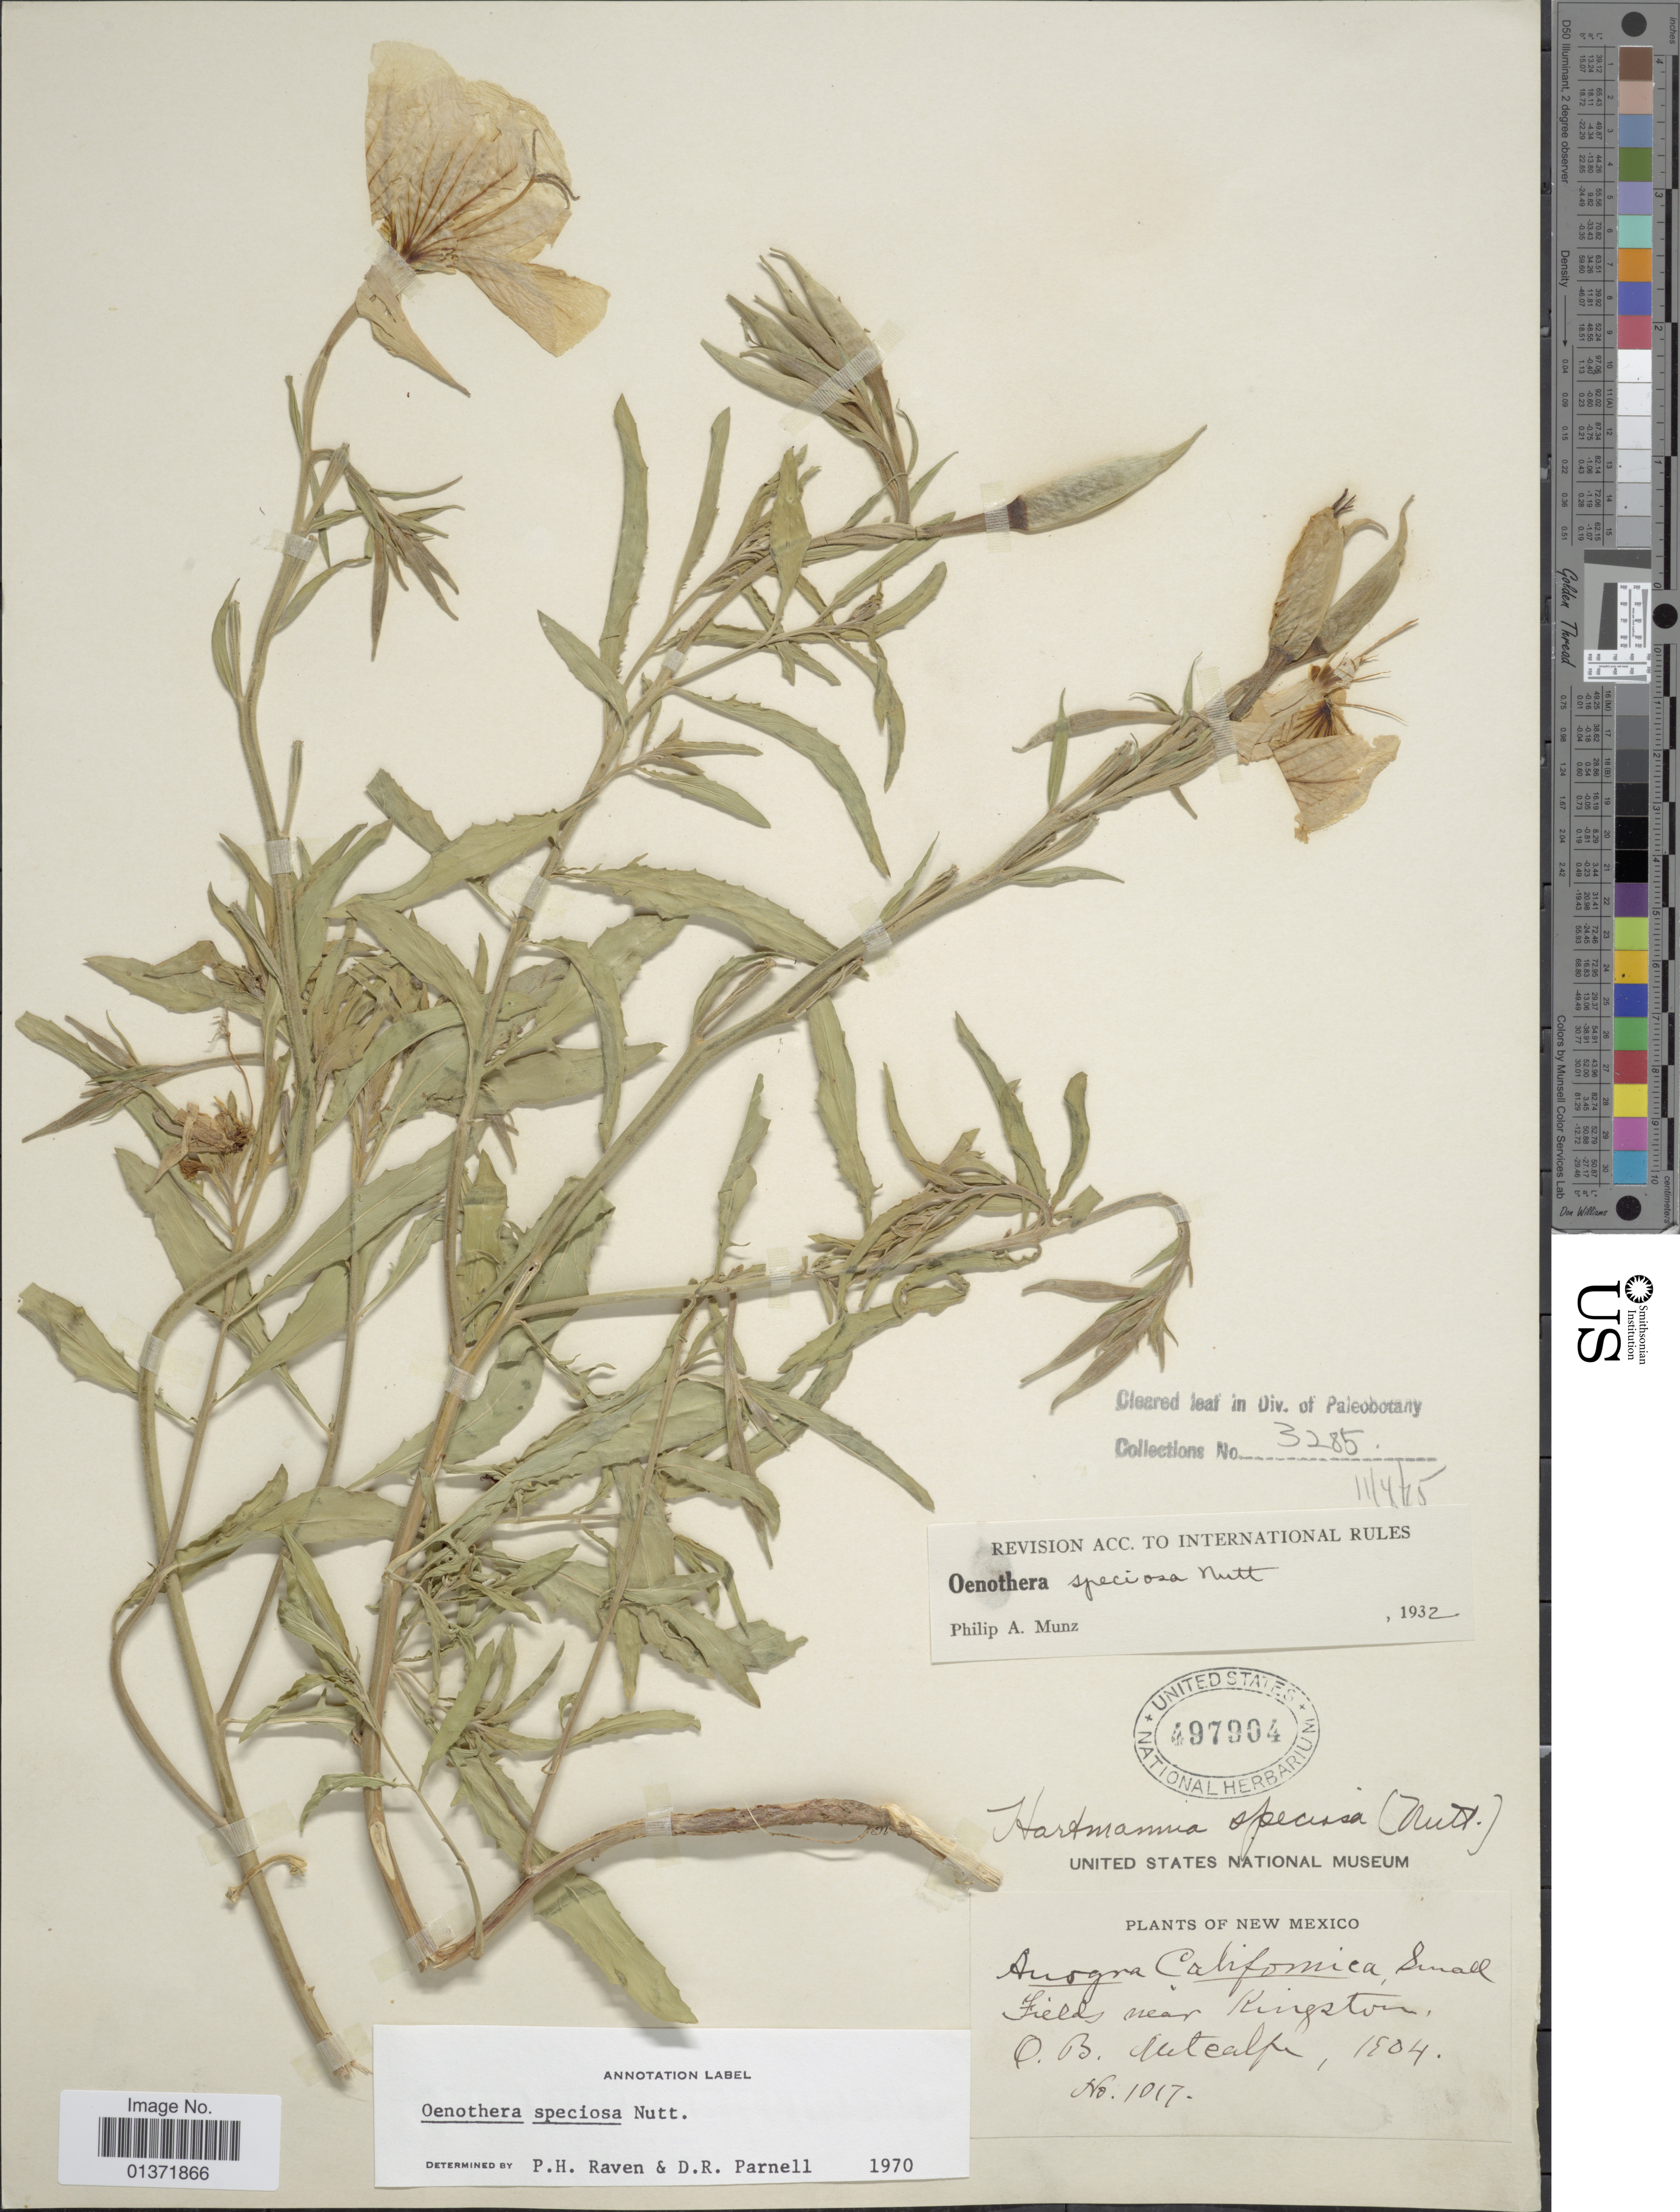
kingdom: Plantae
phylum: Tracheophyta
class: Magnoliopsida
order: Myrtales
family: Onagraceae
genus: Oenothera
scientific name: Oenothera speciosa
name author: Nutt.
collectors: O. Metcalf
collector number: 1017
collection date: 1904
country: United States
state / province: New Mexico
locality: Fields near Kingston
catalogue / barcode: US 497904